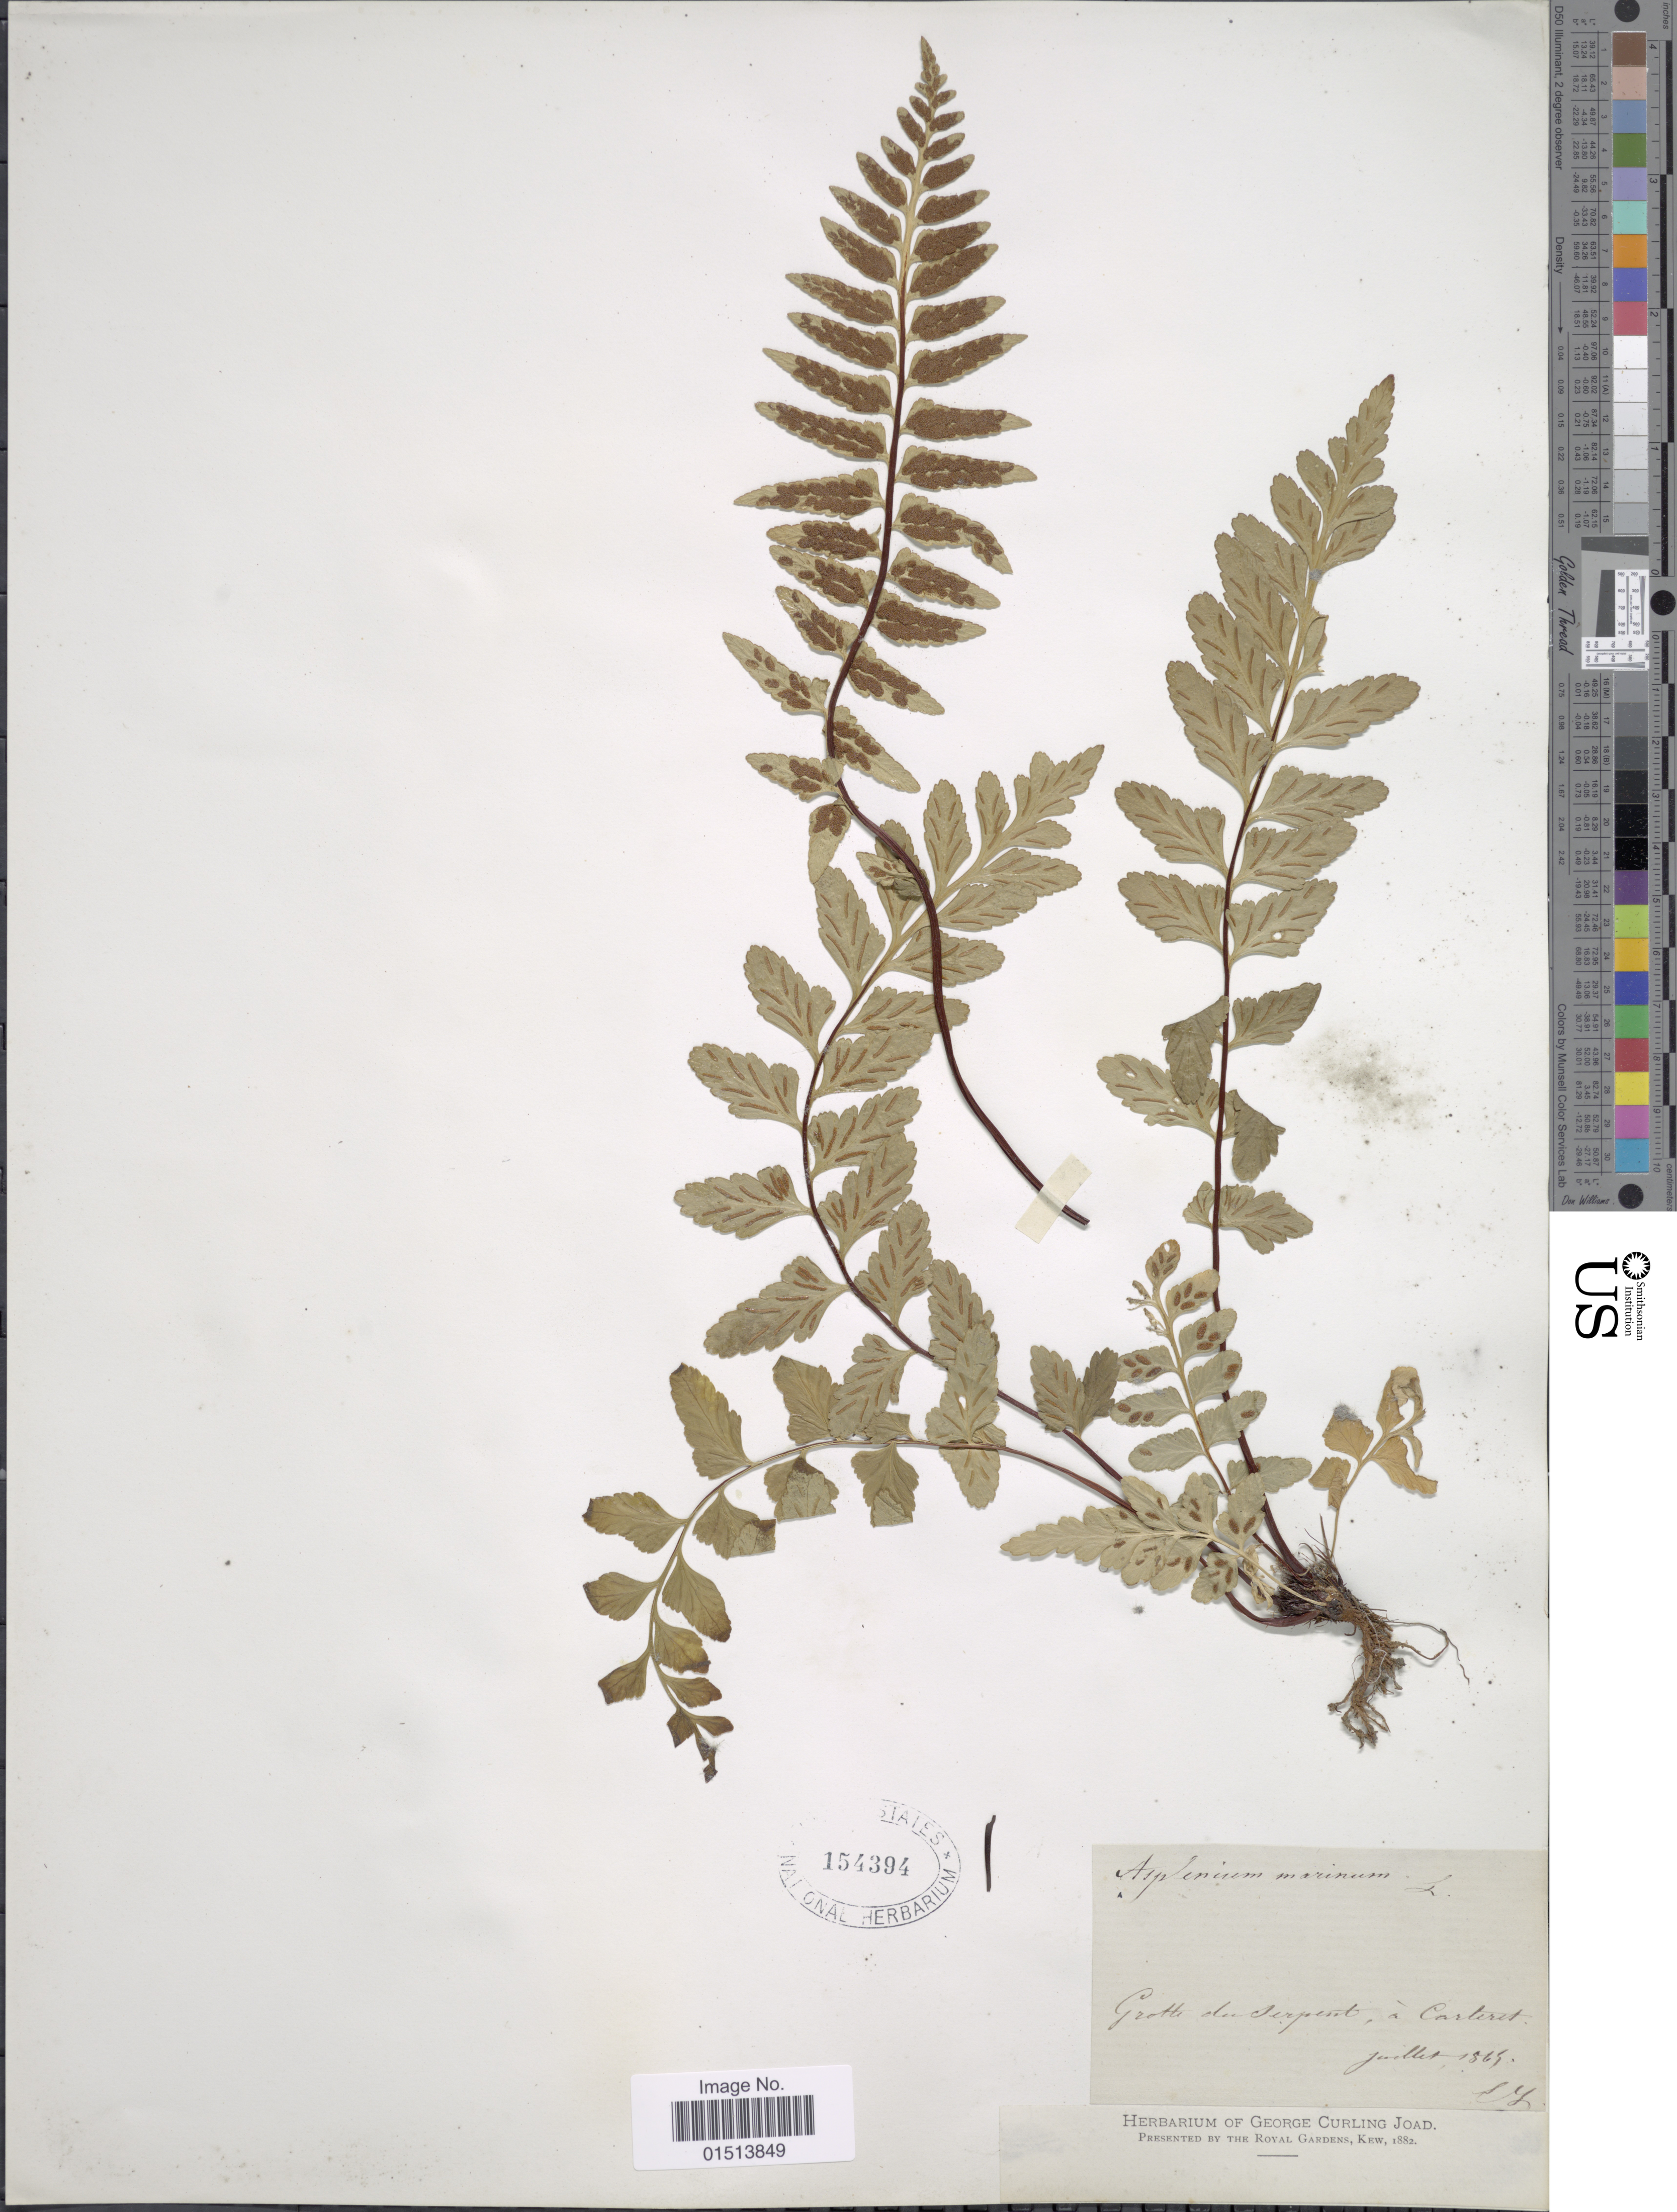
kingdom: Plantae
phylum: Tracheophyta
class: Polypodiopsida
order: Polypodiales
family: Aspleniaceae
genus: Asplenium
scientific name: Asplenium marinum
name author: L.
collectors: E. L.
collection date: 1865-07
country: France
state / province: Normandie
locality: Grotte du Serpent, a Carteret. [interpreted]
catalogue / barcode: US 154394